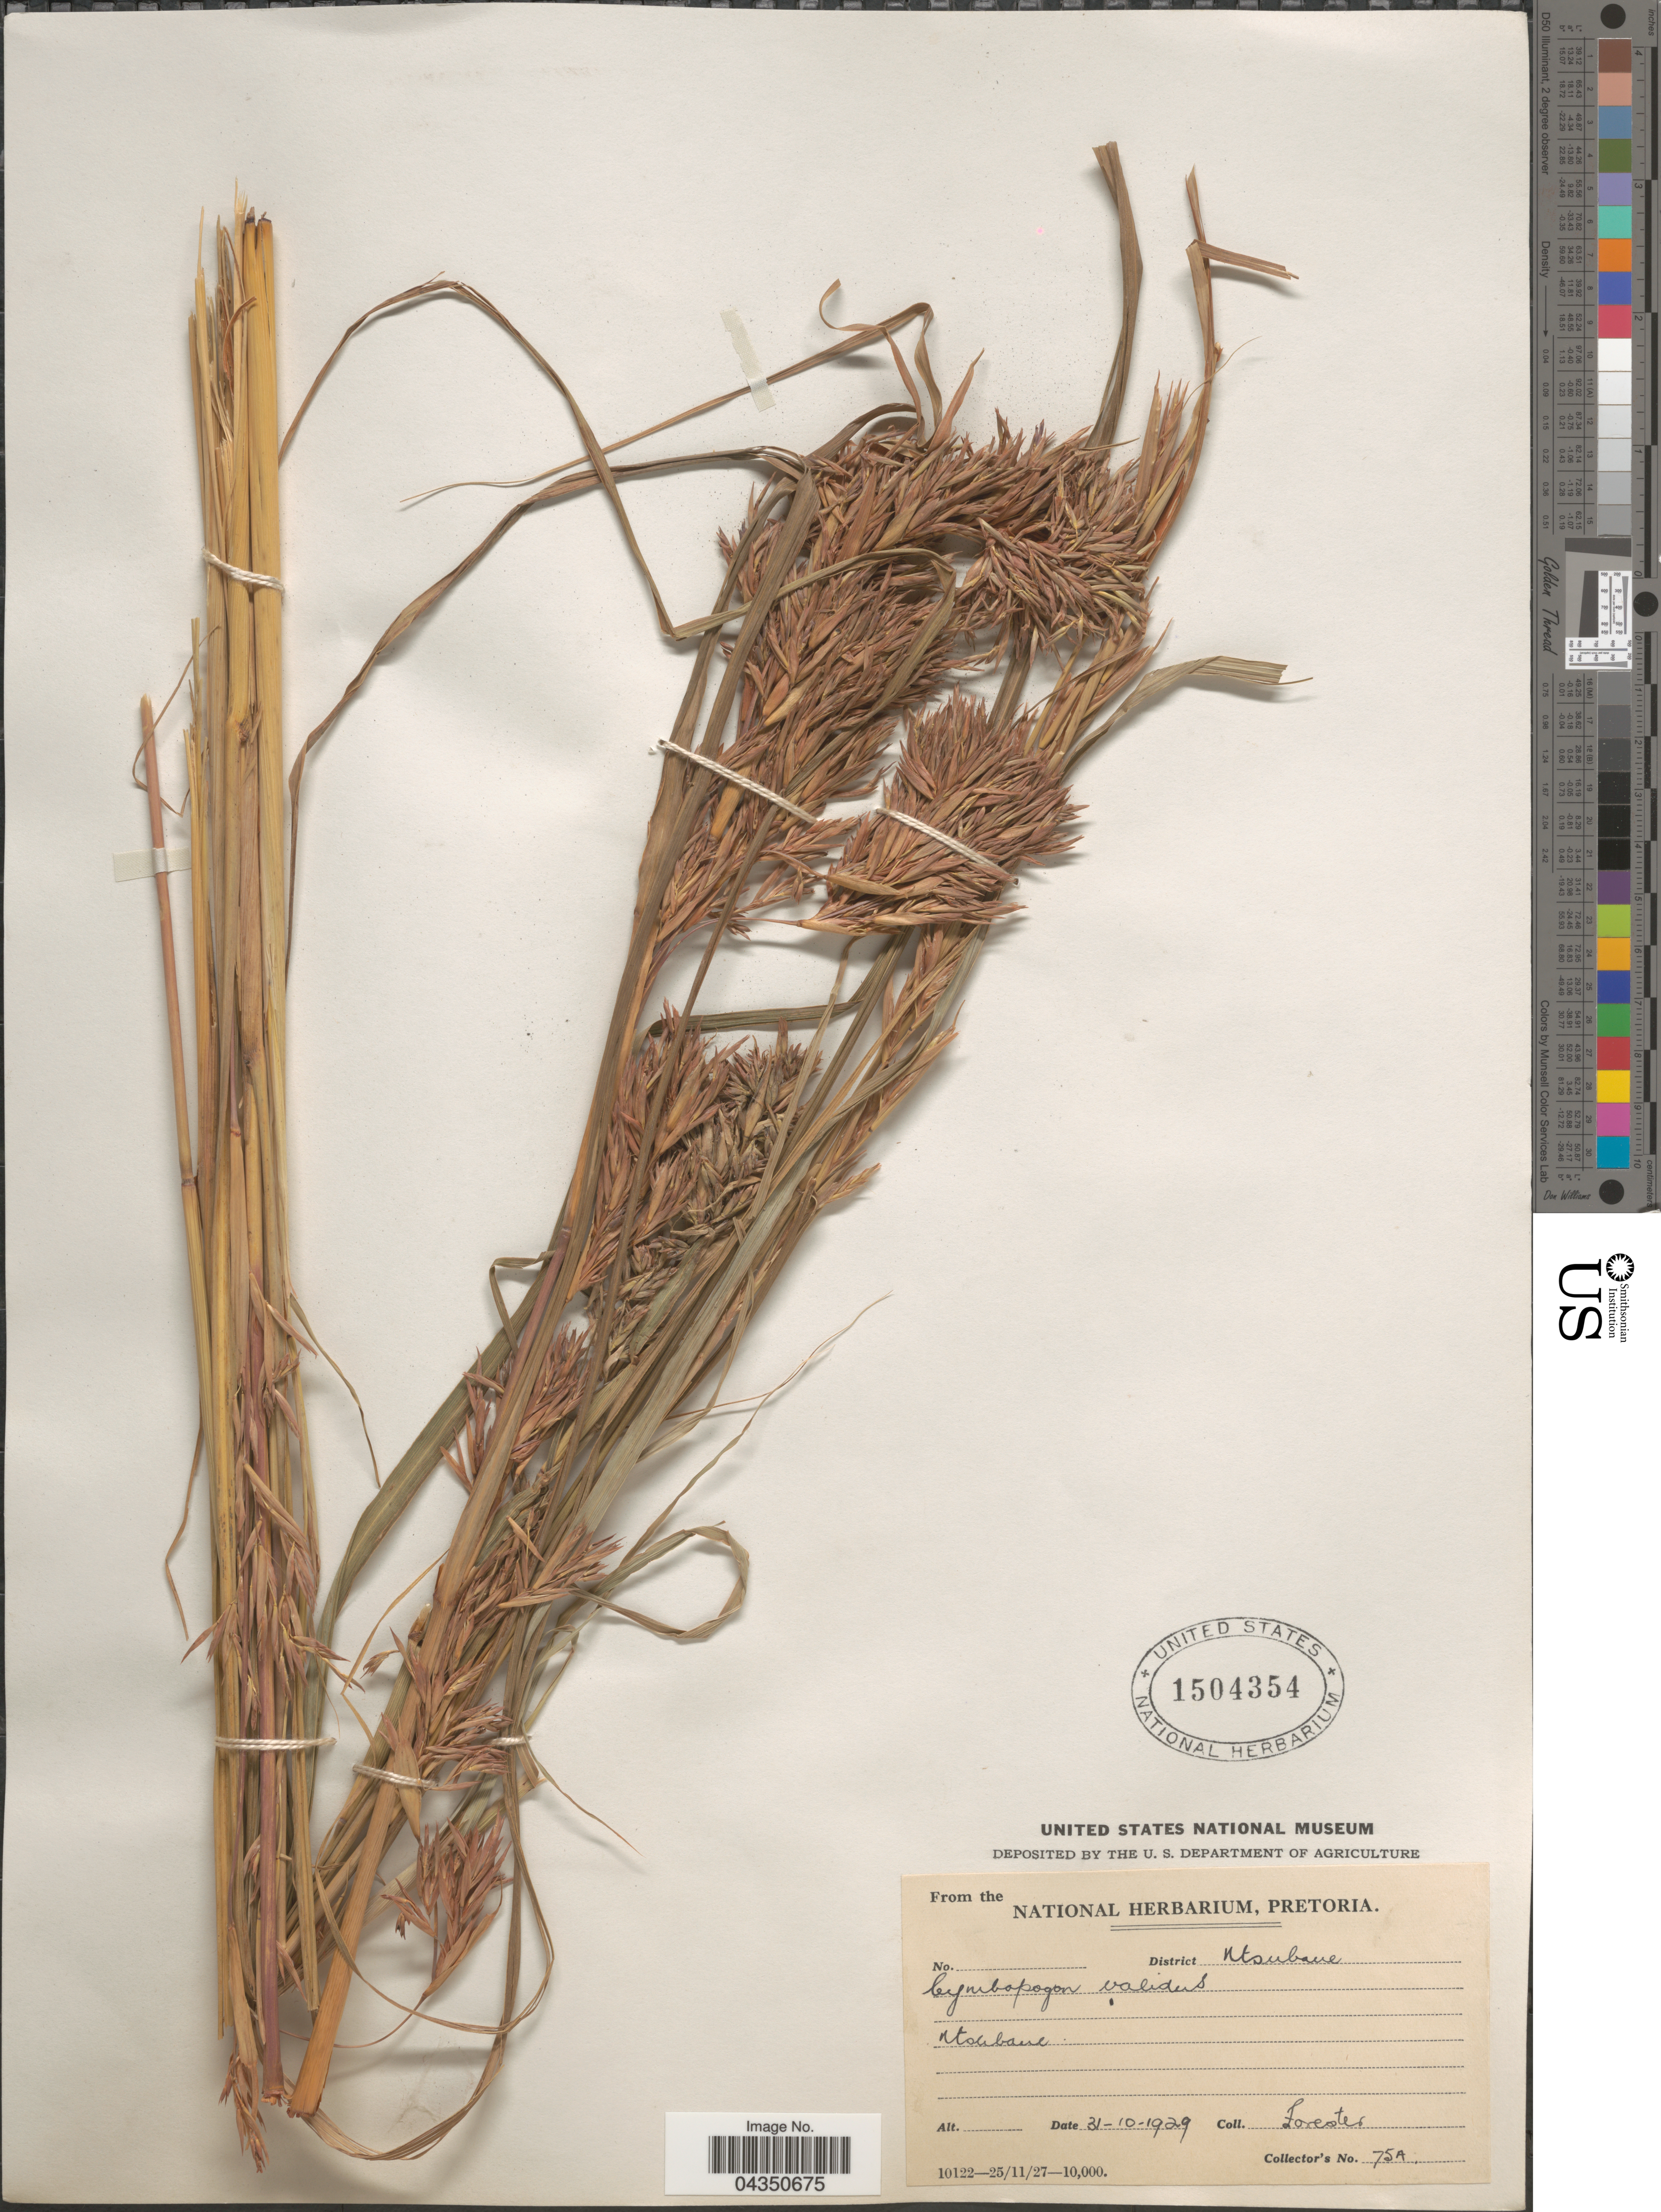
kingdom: Plantae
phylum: Tracheophyta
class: Liliopsida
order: Poales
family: Poaceae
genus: Cymbopogon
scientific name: Cymbopogon nardus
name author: (L.) Rendle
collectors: Forester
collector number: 75A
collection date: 1929-10-31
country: South Africa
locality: District Ntsubane. Ntsubane.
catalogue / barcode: US 1504354